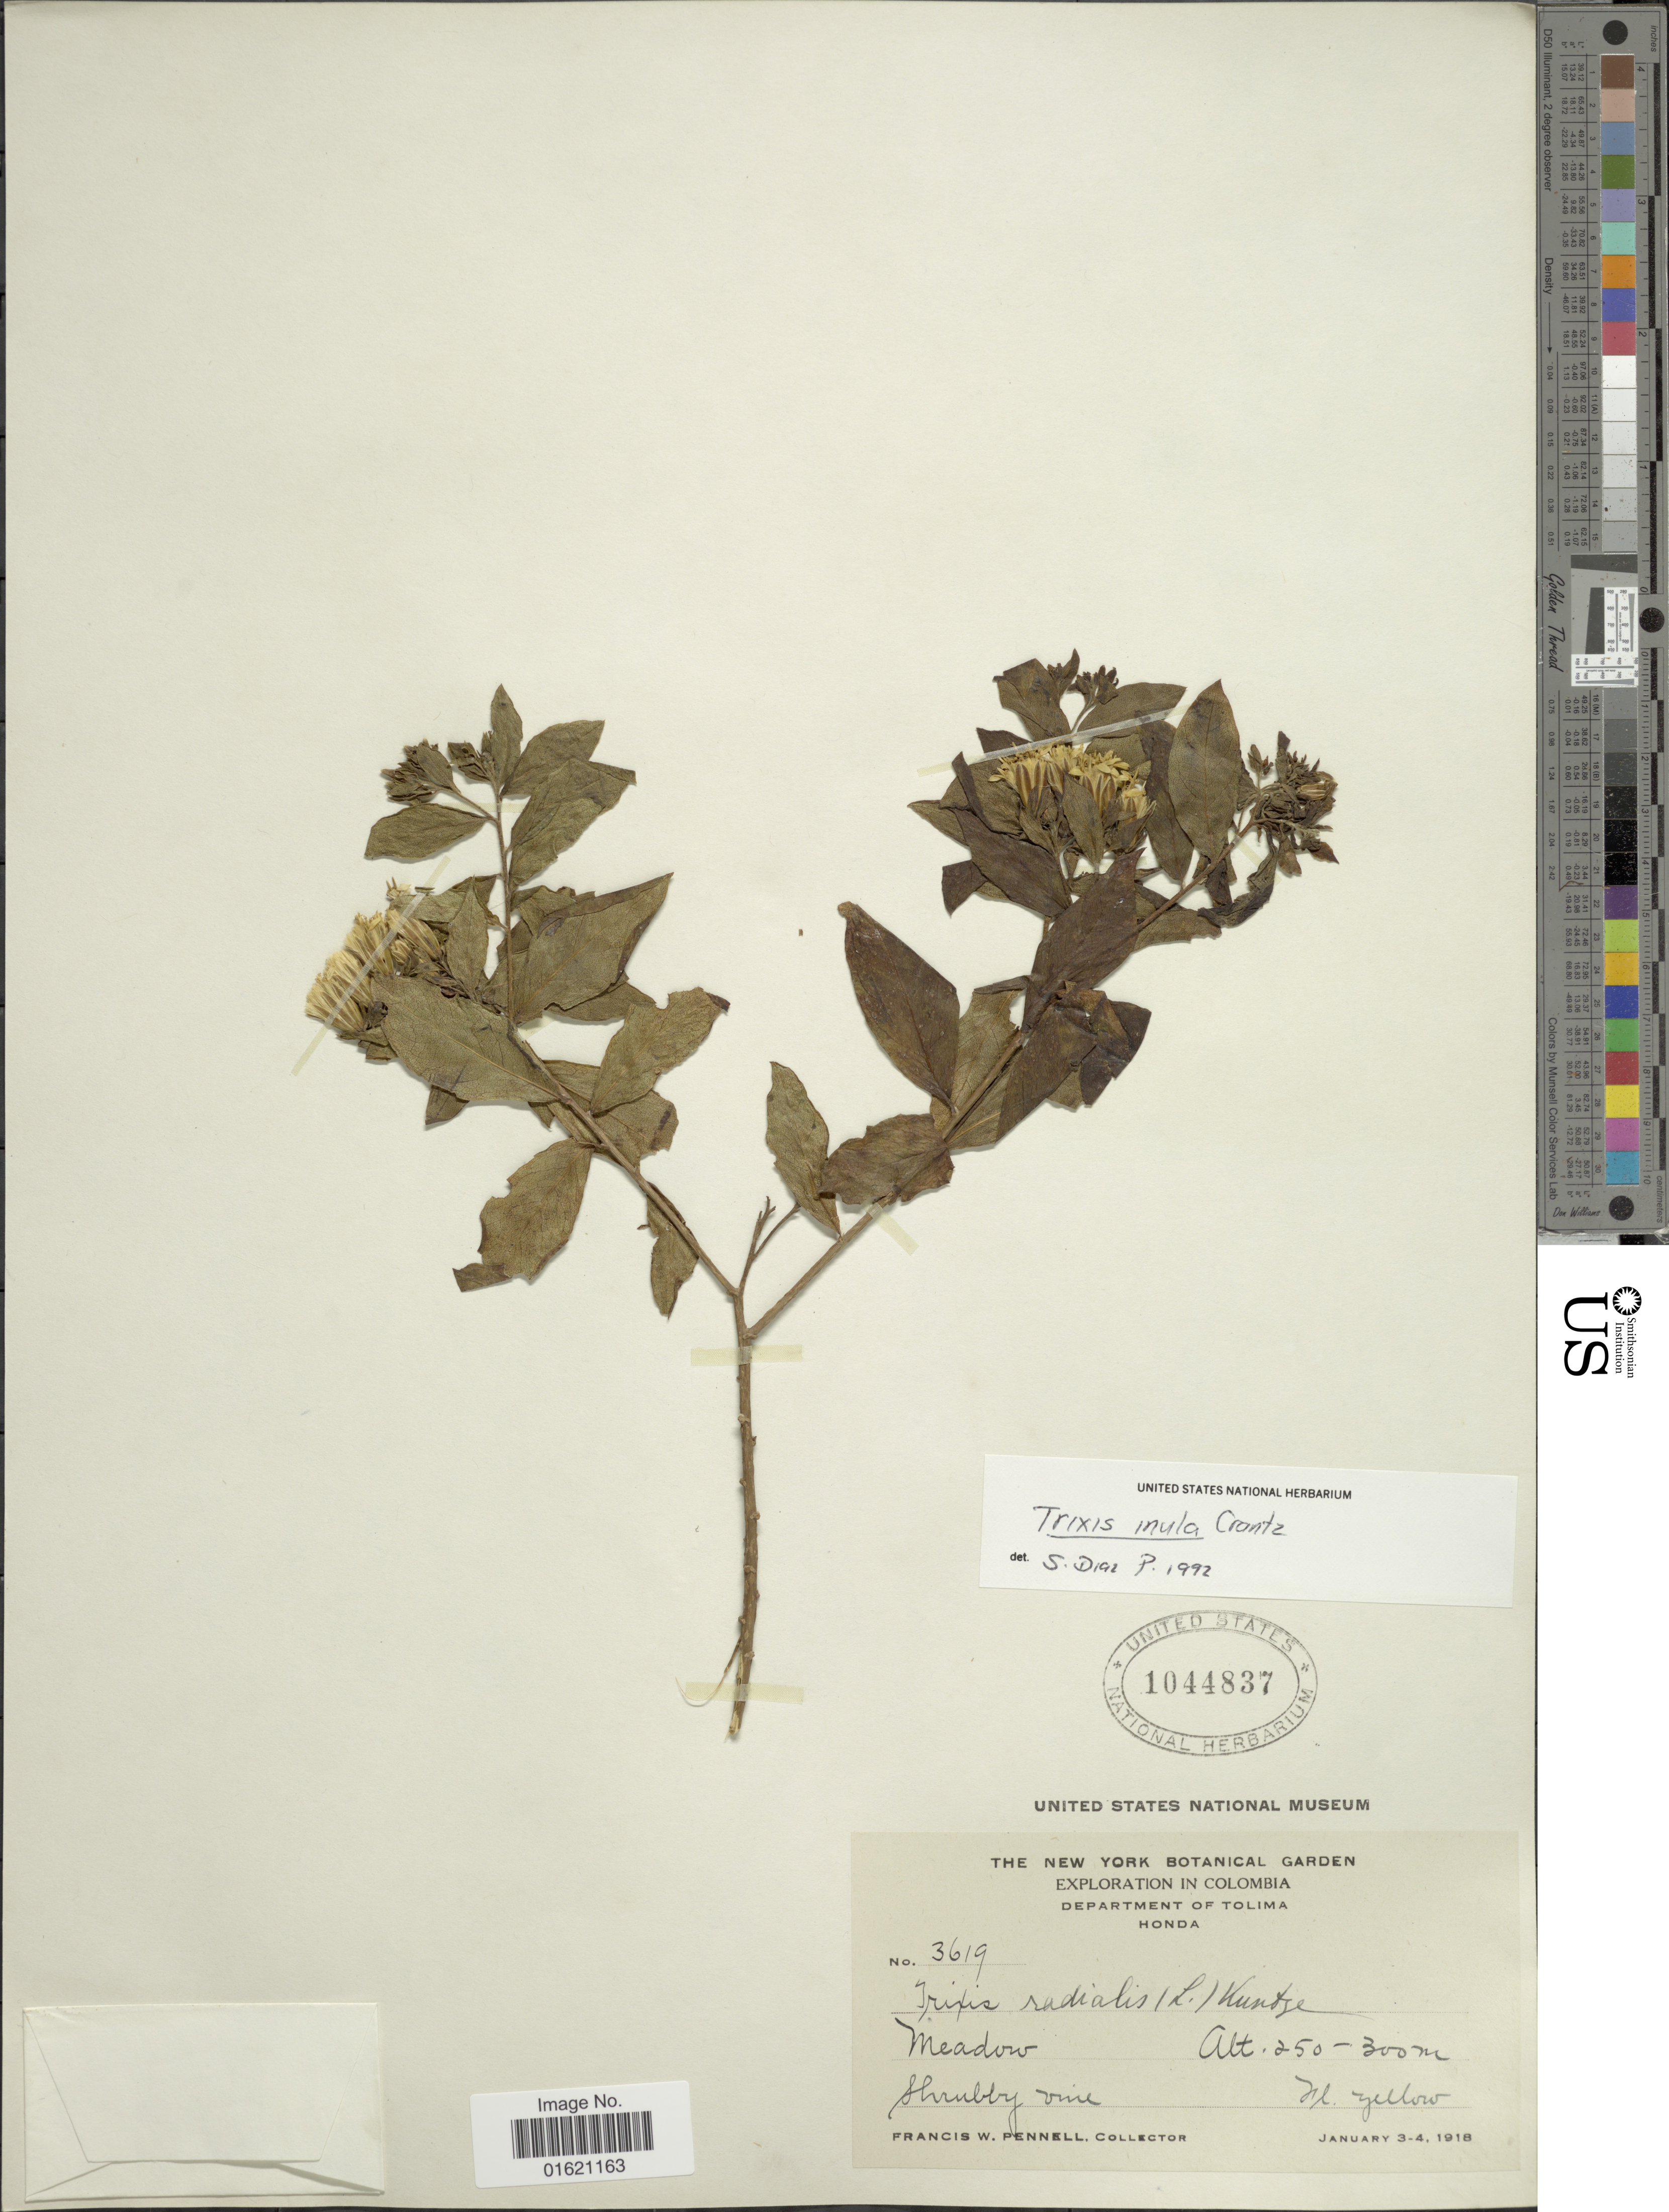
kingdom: Plantae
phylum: Tracheophyta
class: Magnoliopsida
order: Asterales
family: Asteraceae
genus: Trixis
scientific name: Trixis inula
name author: Crantz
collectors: F. W. Pennell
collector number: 3619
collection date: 1918-01-03/1918-01-04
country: Colombia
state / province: Tolima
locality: Honda, meadow, shrubby vine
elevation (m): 250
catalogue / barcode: US 1044837